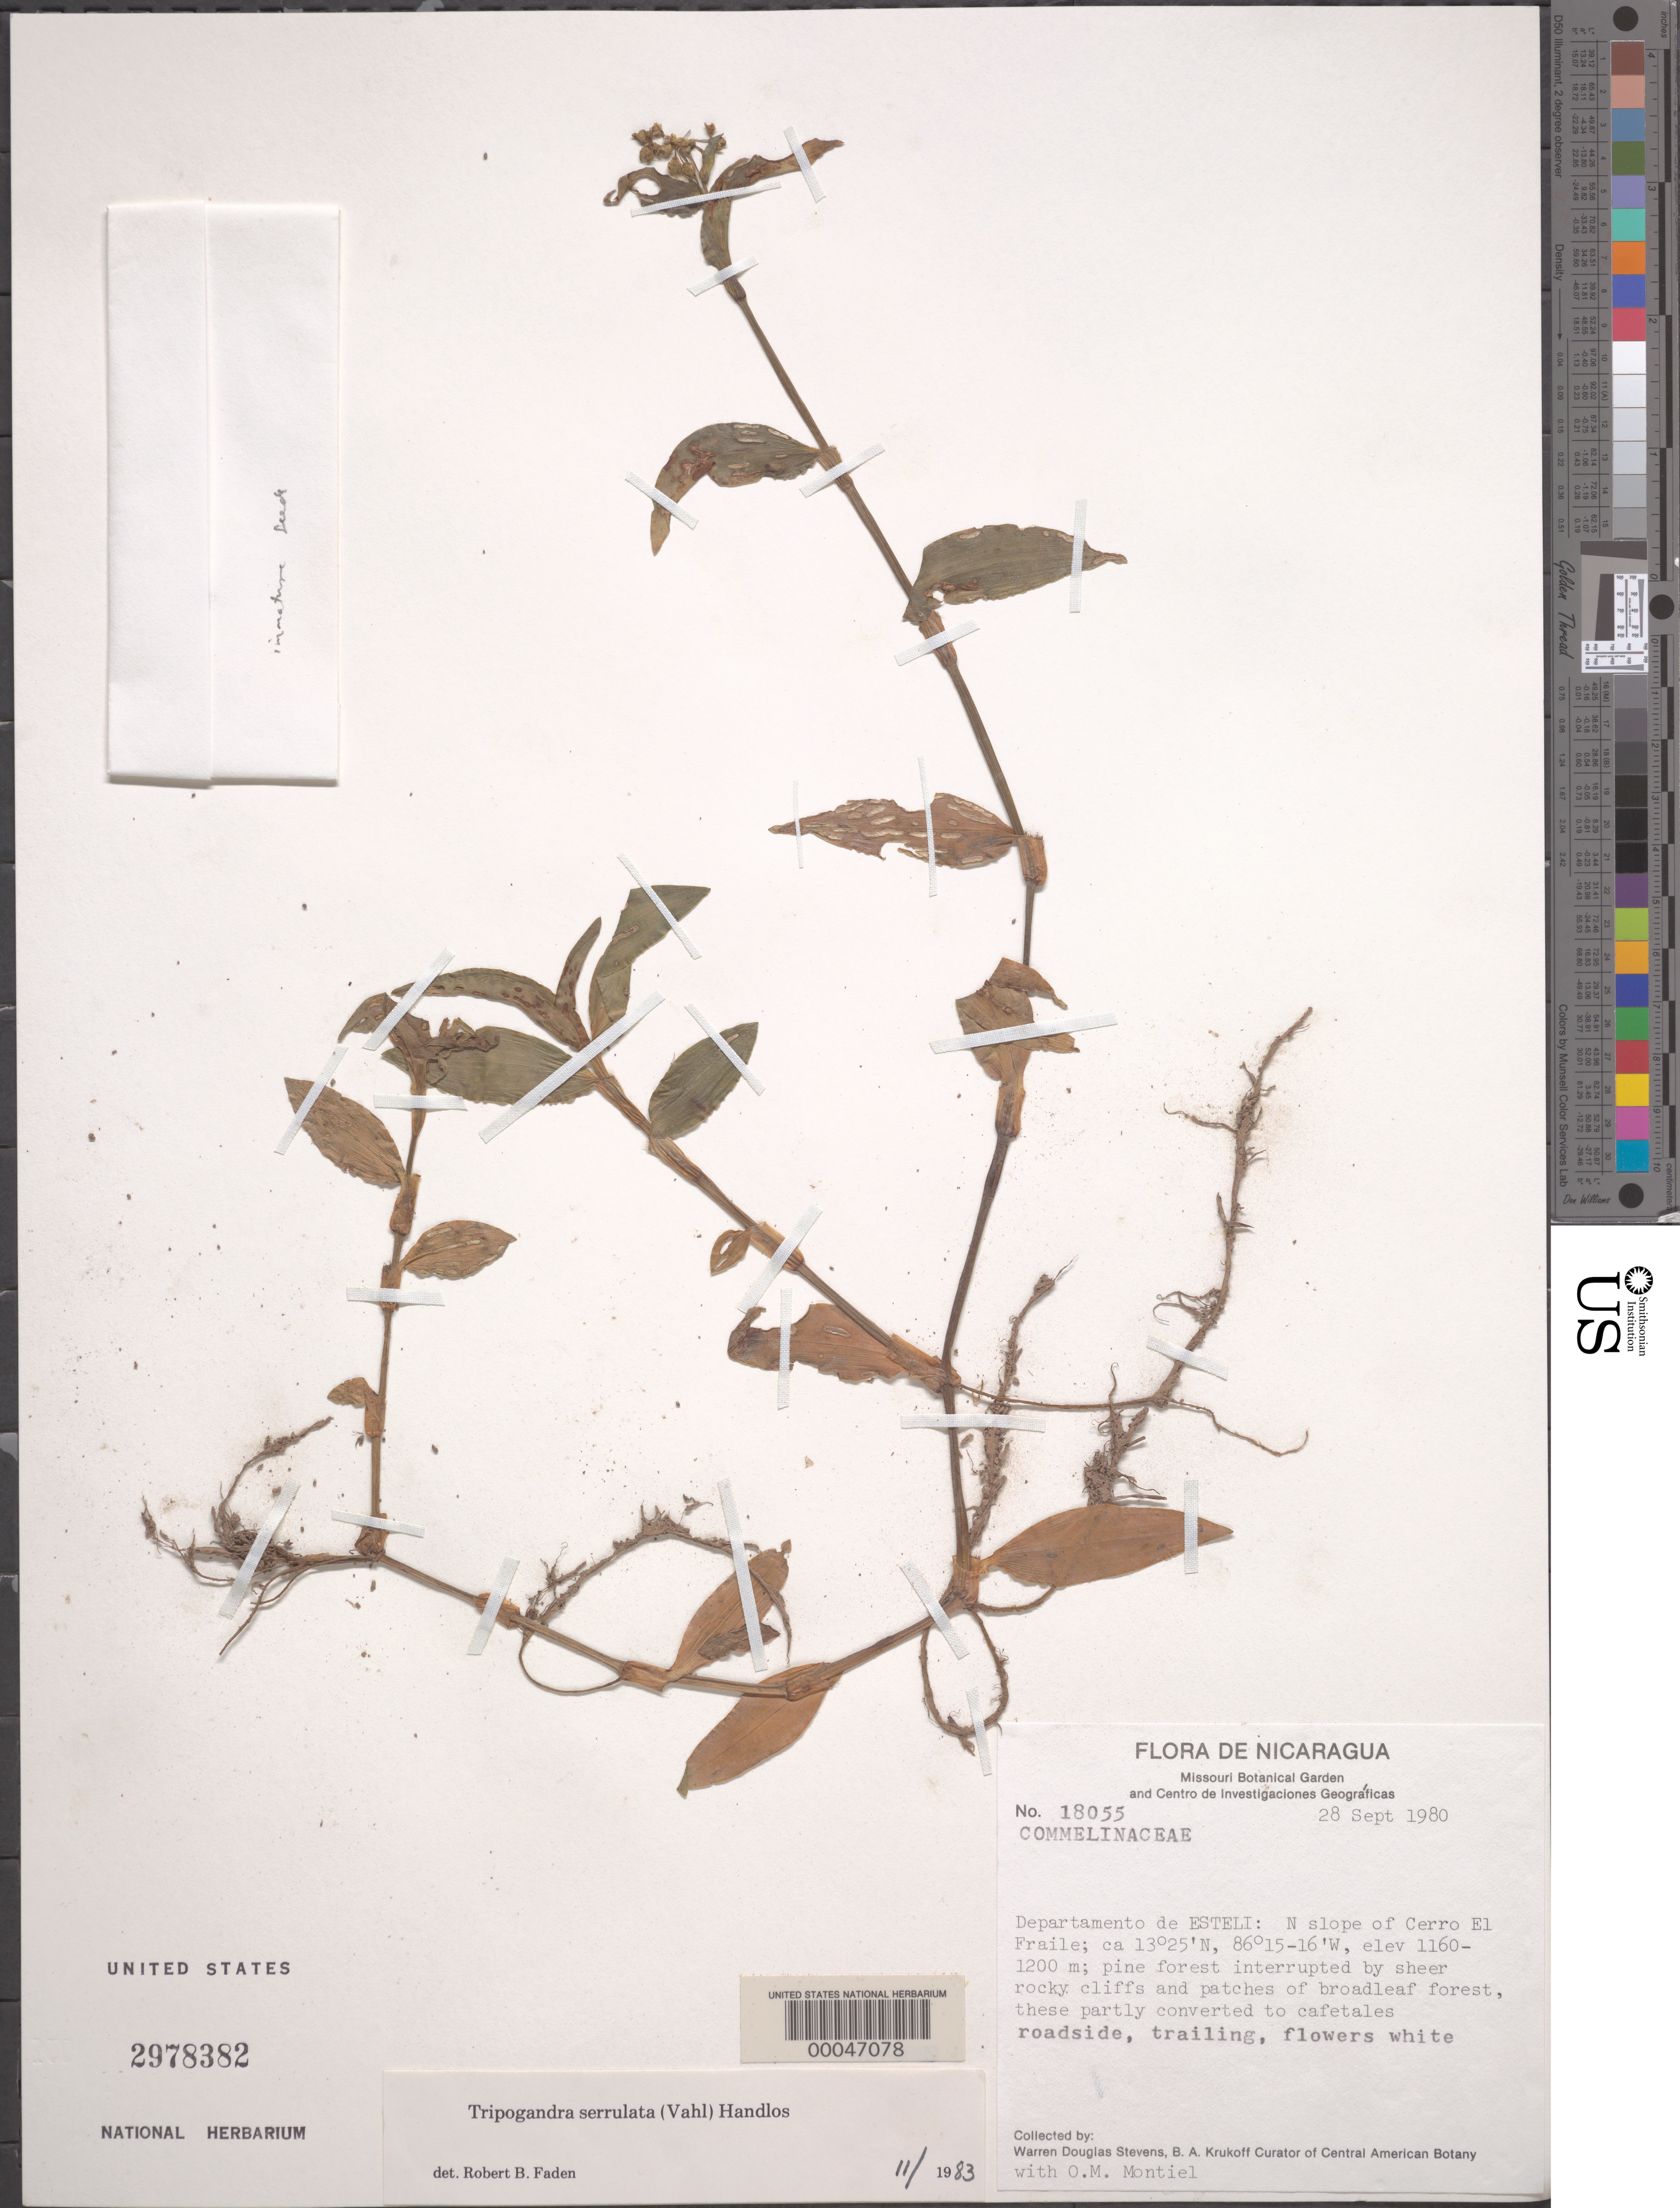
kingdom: Plantae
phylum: Tracheophyta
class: Liliopsida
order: Commelinales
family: Commelinaceae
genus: Tripogandra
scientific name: Tripogandra serrulata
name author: (Vahl) Handlos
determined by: Faden, Robert B., (US), Smithsonian Institution - National Museum of Natural History (UNITED STATES)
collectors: W. D. Stevens & O. Montiel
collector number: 18055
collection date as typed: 28 Sep 1980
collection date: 1980-09-28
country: Nicaragua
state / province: Estelí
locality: Cerro el fraile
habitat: Roadside, pine forest with rocky cliffs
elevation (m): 1160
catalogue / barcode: US 2978382